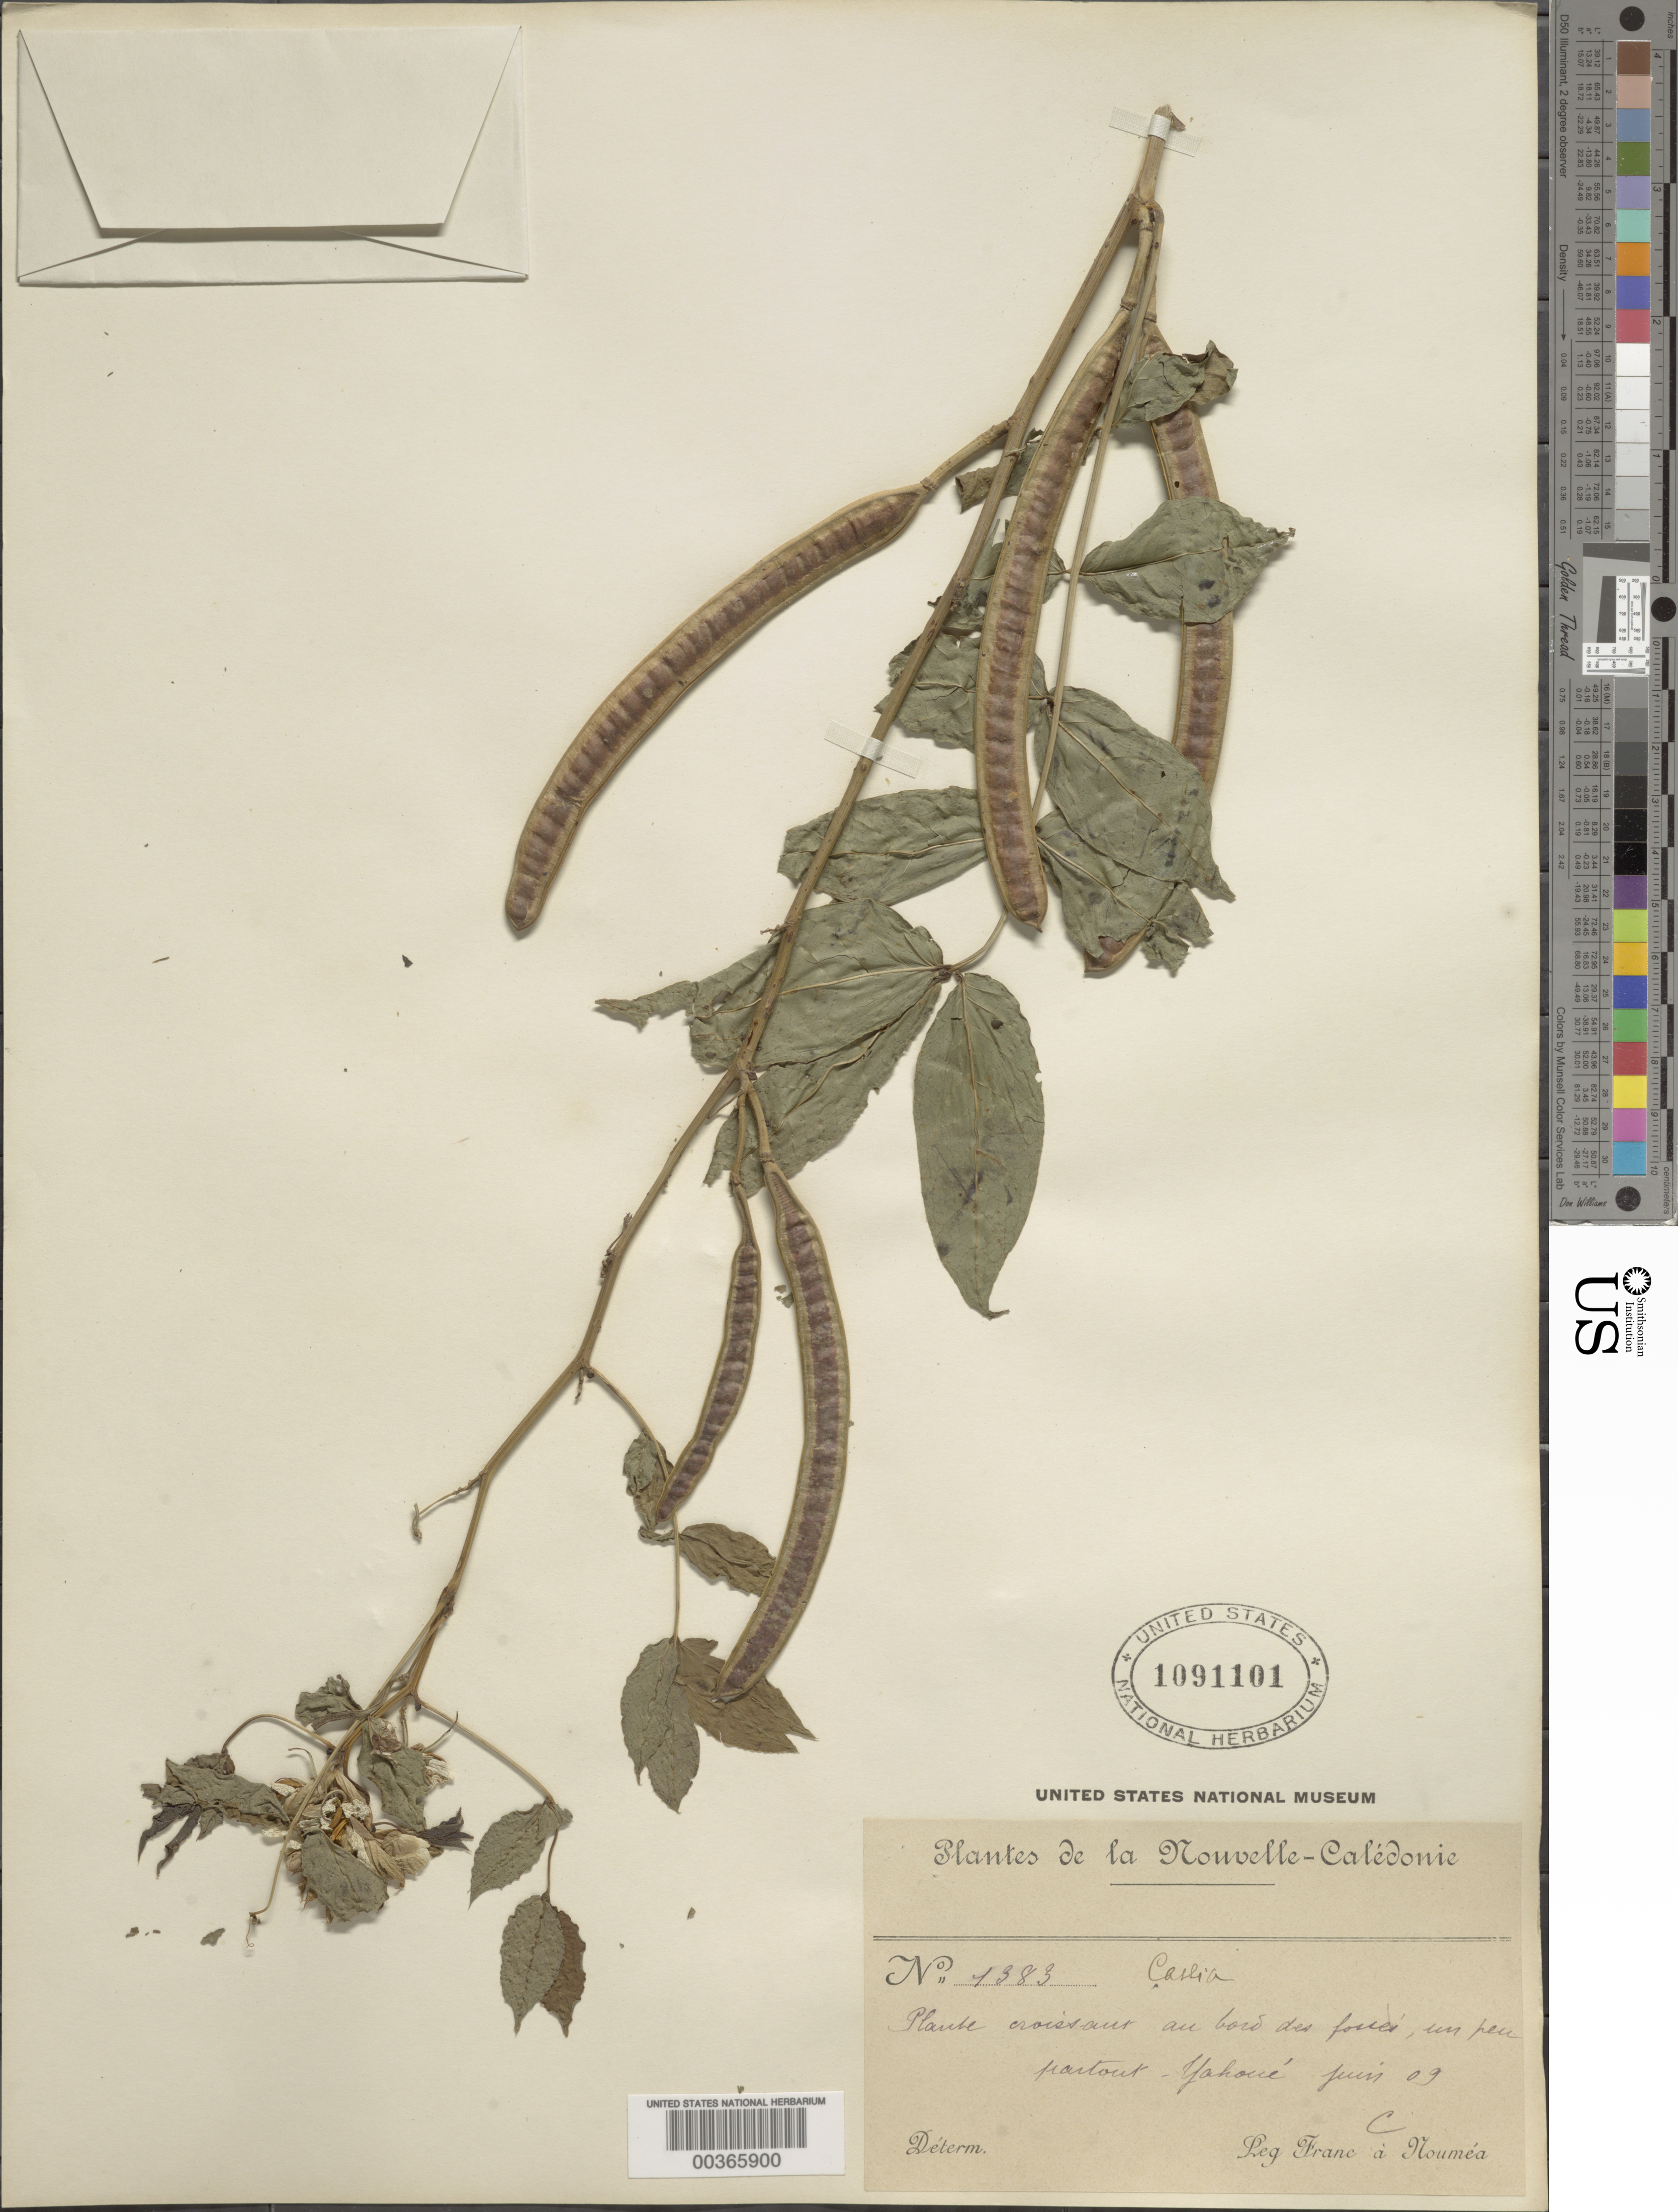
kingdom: Plantae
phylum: Tracheophyta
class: Magnoliopsida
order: Fabales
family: Fabaceae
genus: Senna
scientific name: Senna occidentalis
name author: (L.) Link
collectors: F. Noumea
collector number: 1383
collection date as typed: Jun 1909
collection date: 1909-06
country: New Caledonia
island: New Caledonia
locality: Yahoue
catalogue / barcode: US 1091101